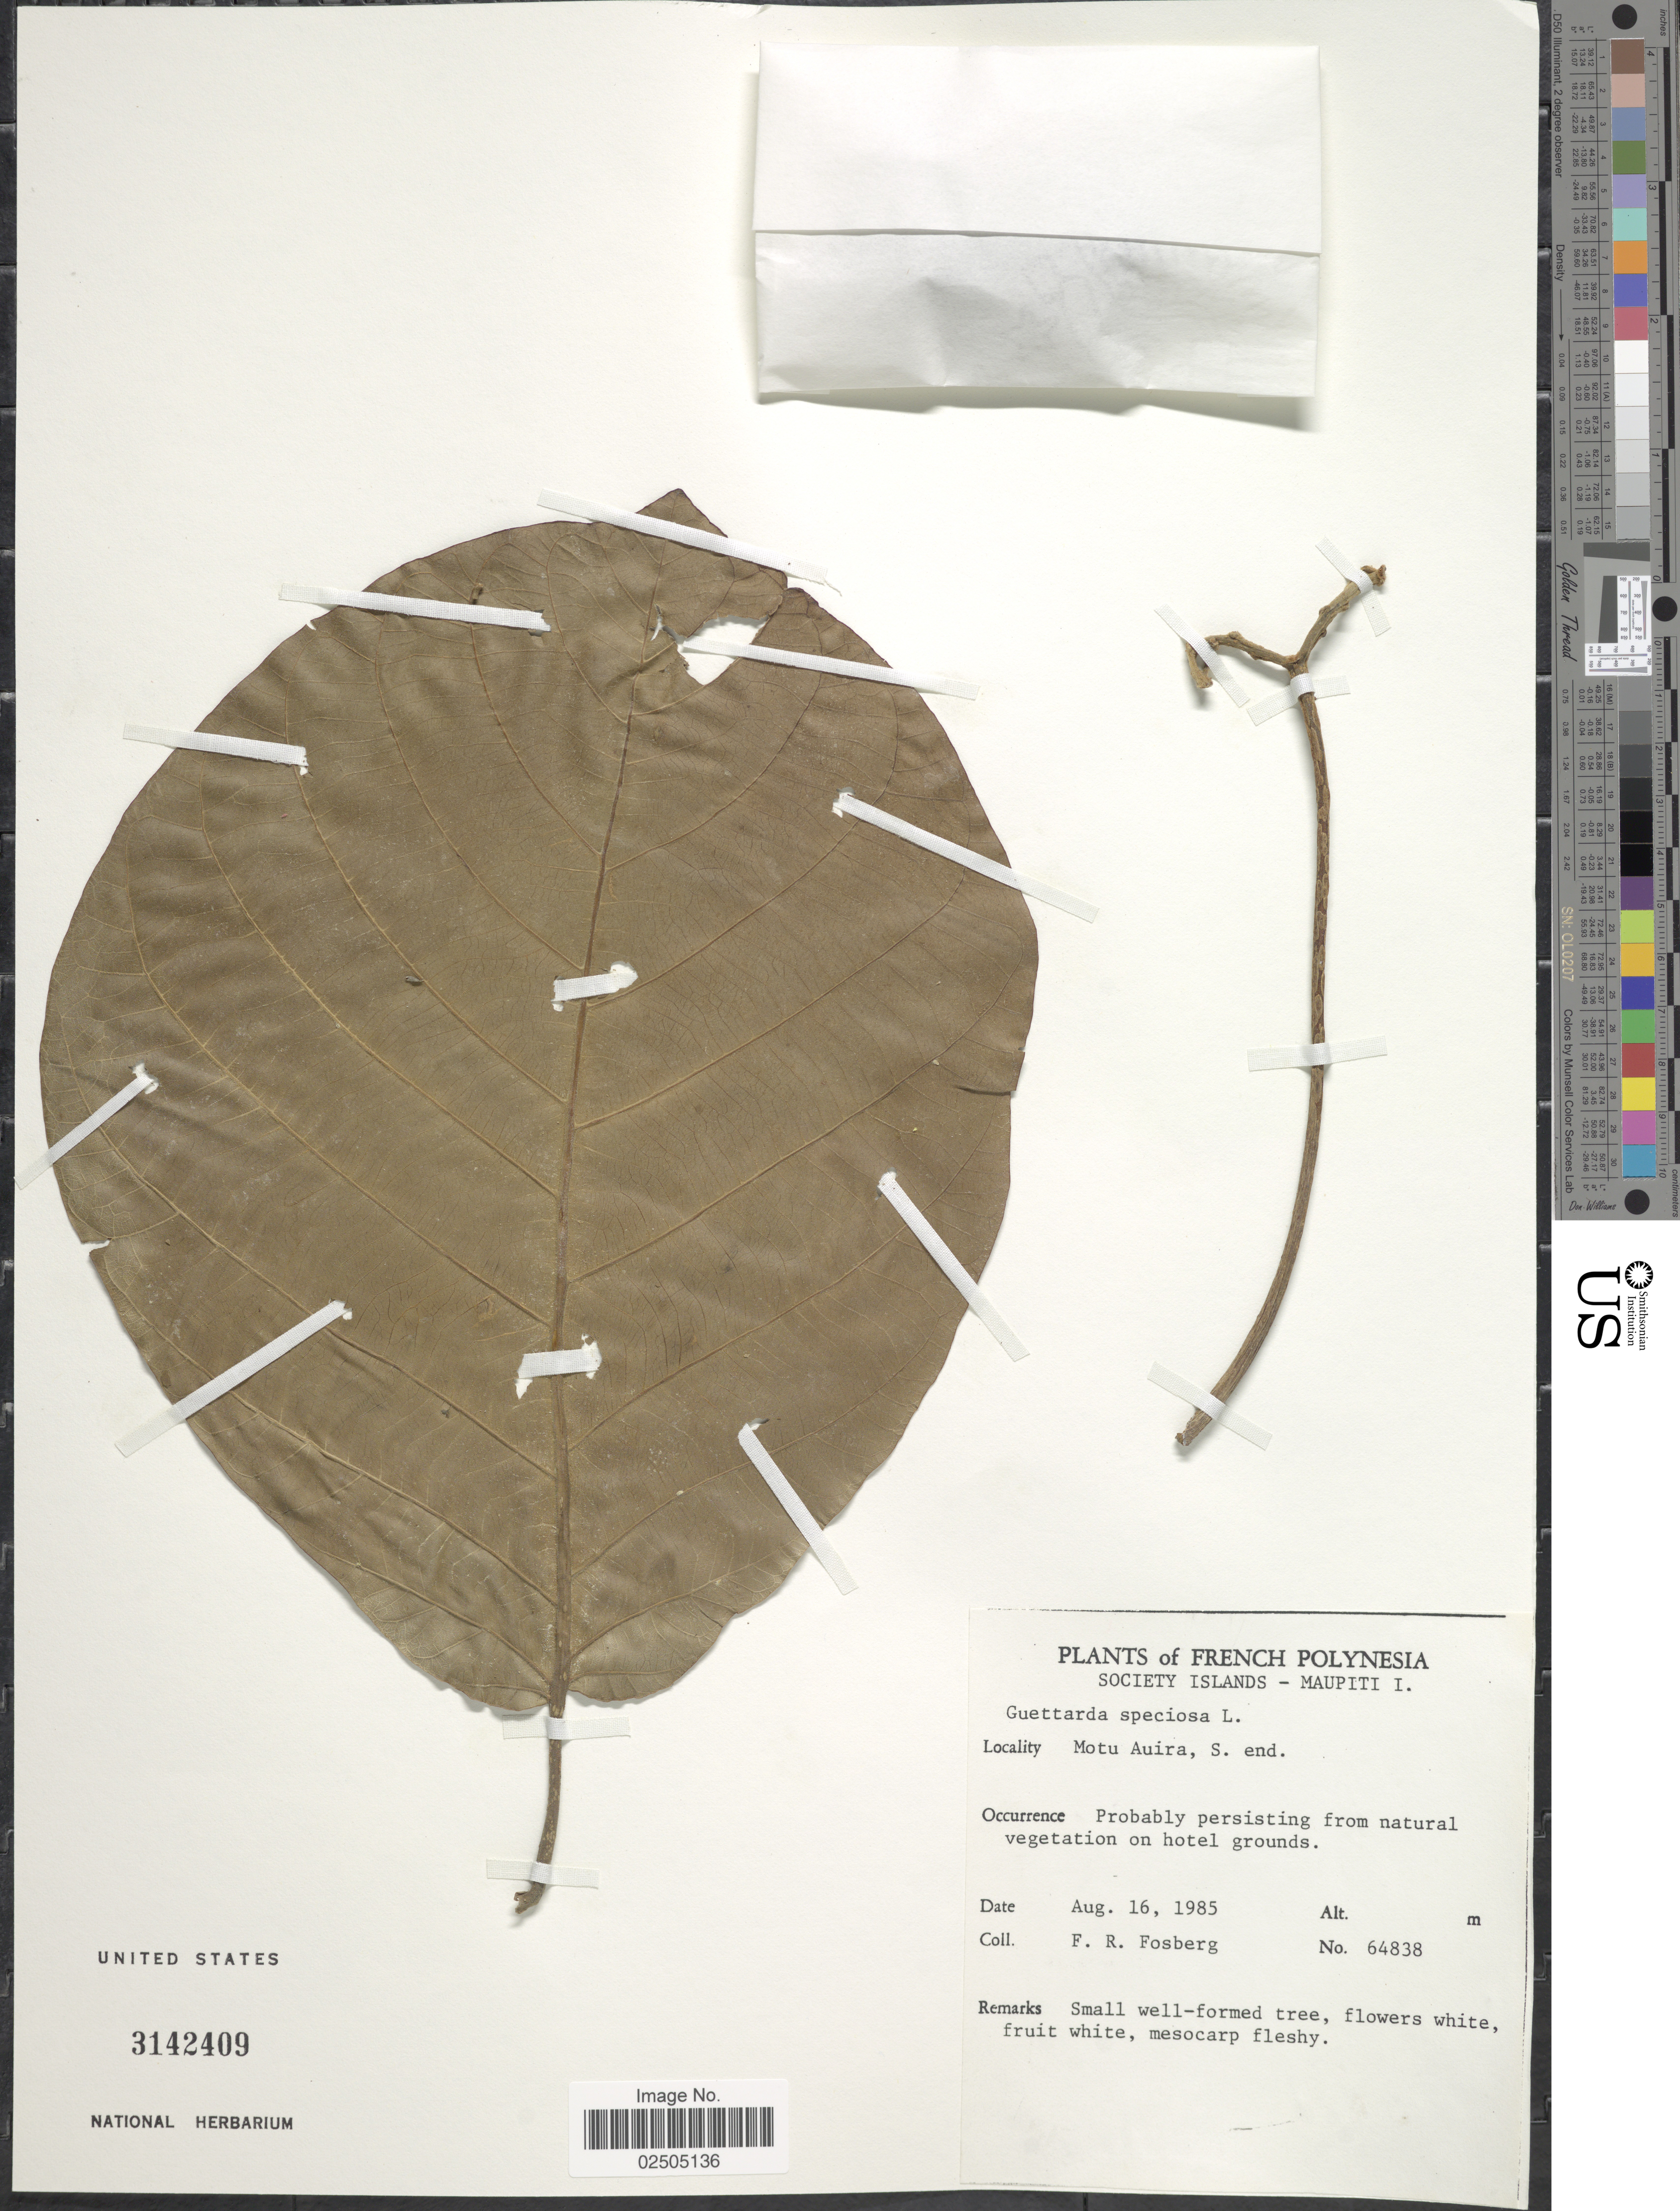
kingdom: Plantae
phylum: Tracheophyta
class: Magnoliopsida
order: Gentianales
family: Rubiaceae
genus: Guettarda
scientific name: Guettarda speciosa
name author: L.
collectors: F. R. Fosberg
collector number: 64838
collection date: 1985-08-16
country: French Polynesia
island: Maupiti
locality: Society Islands - Maupiti I., Motu Auira, S. end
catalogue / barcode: US 3142409